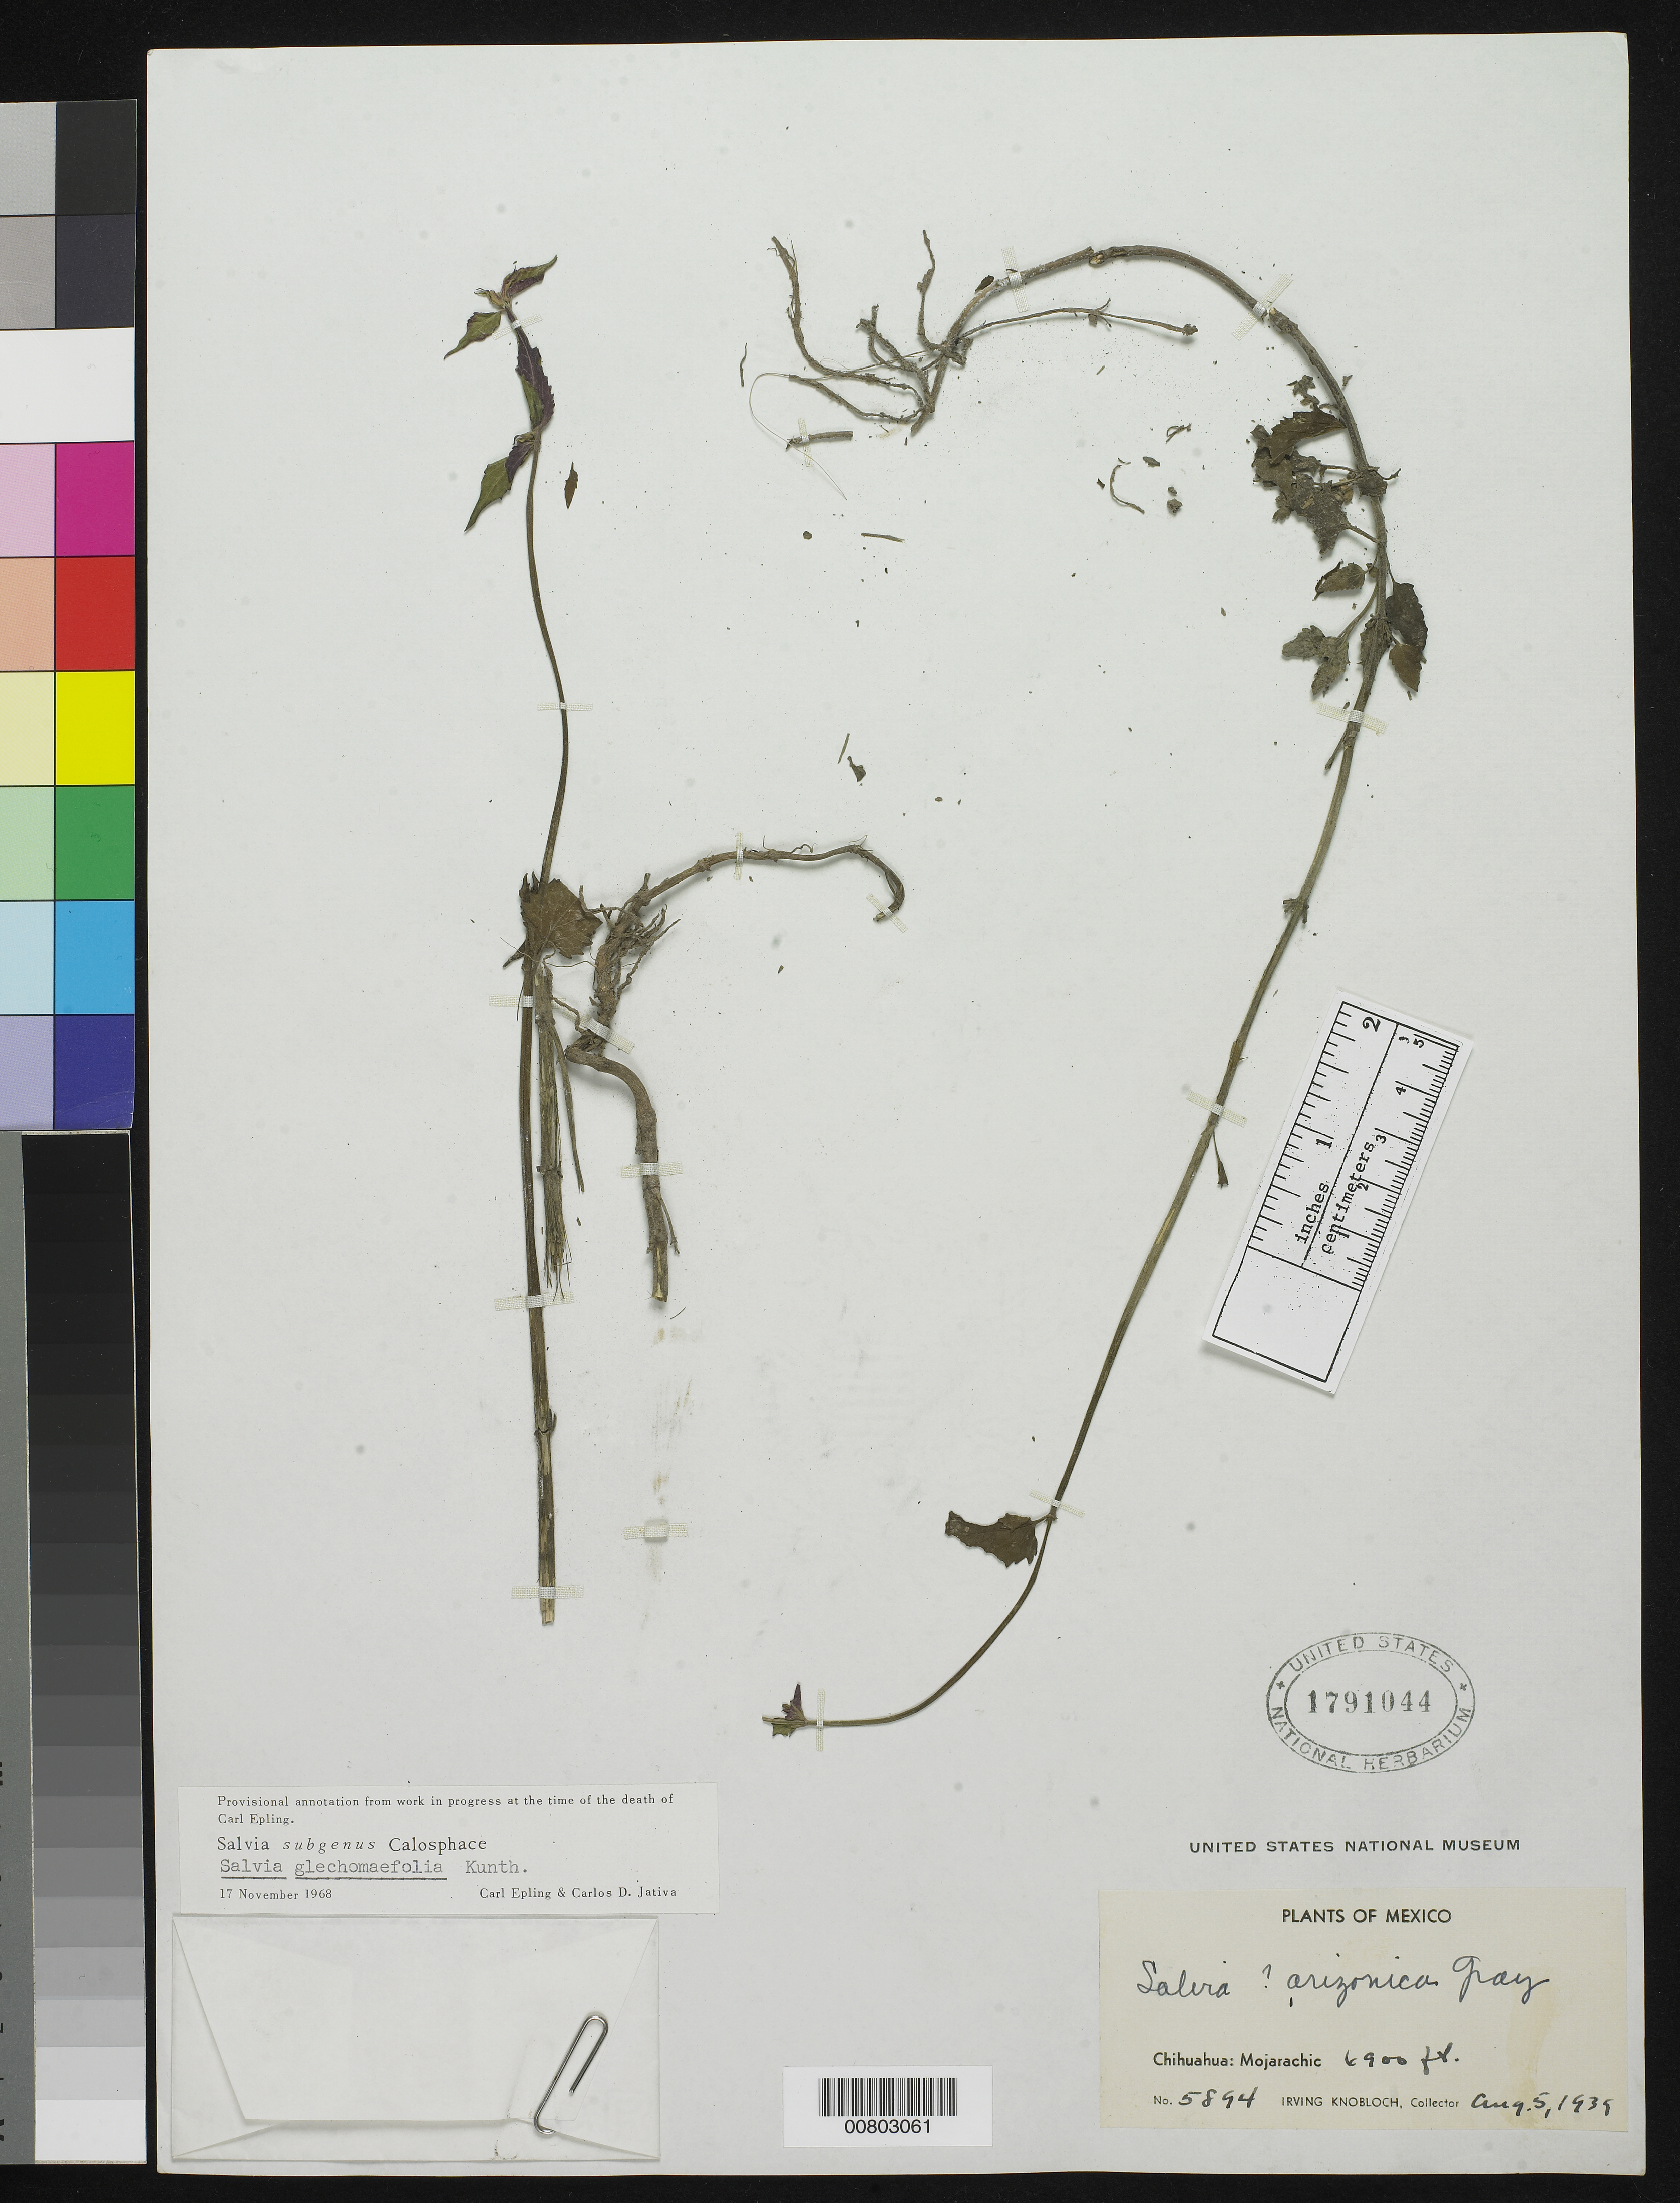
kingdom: Plantae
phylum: Tracheophyta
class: Magnoliopsida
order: Lamiales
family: Lamiaceae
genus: Salvia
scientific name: Salvia glechomaefolia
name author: Kunth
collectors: I. W. Knobloch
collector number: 5894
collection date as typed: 05 Aug 1939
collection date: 1939-08-05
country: Mexico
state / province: Chihuahua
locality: Mojarachic, Chihuahua.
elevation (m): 2103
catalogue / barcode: US 1791044